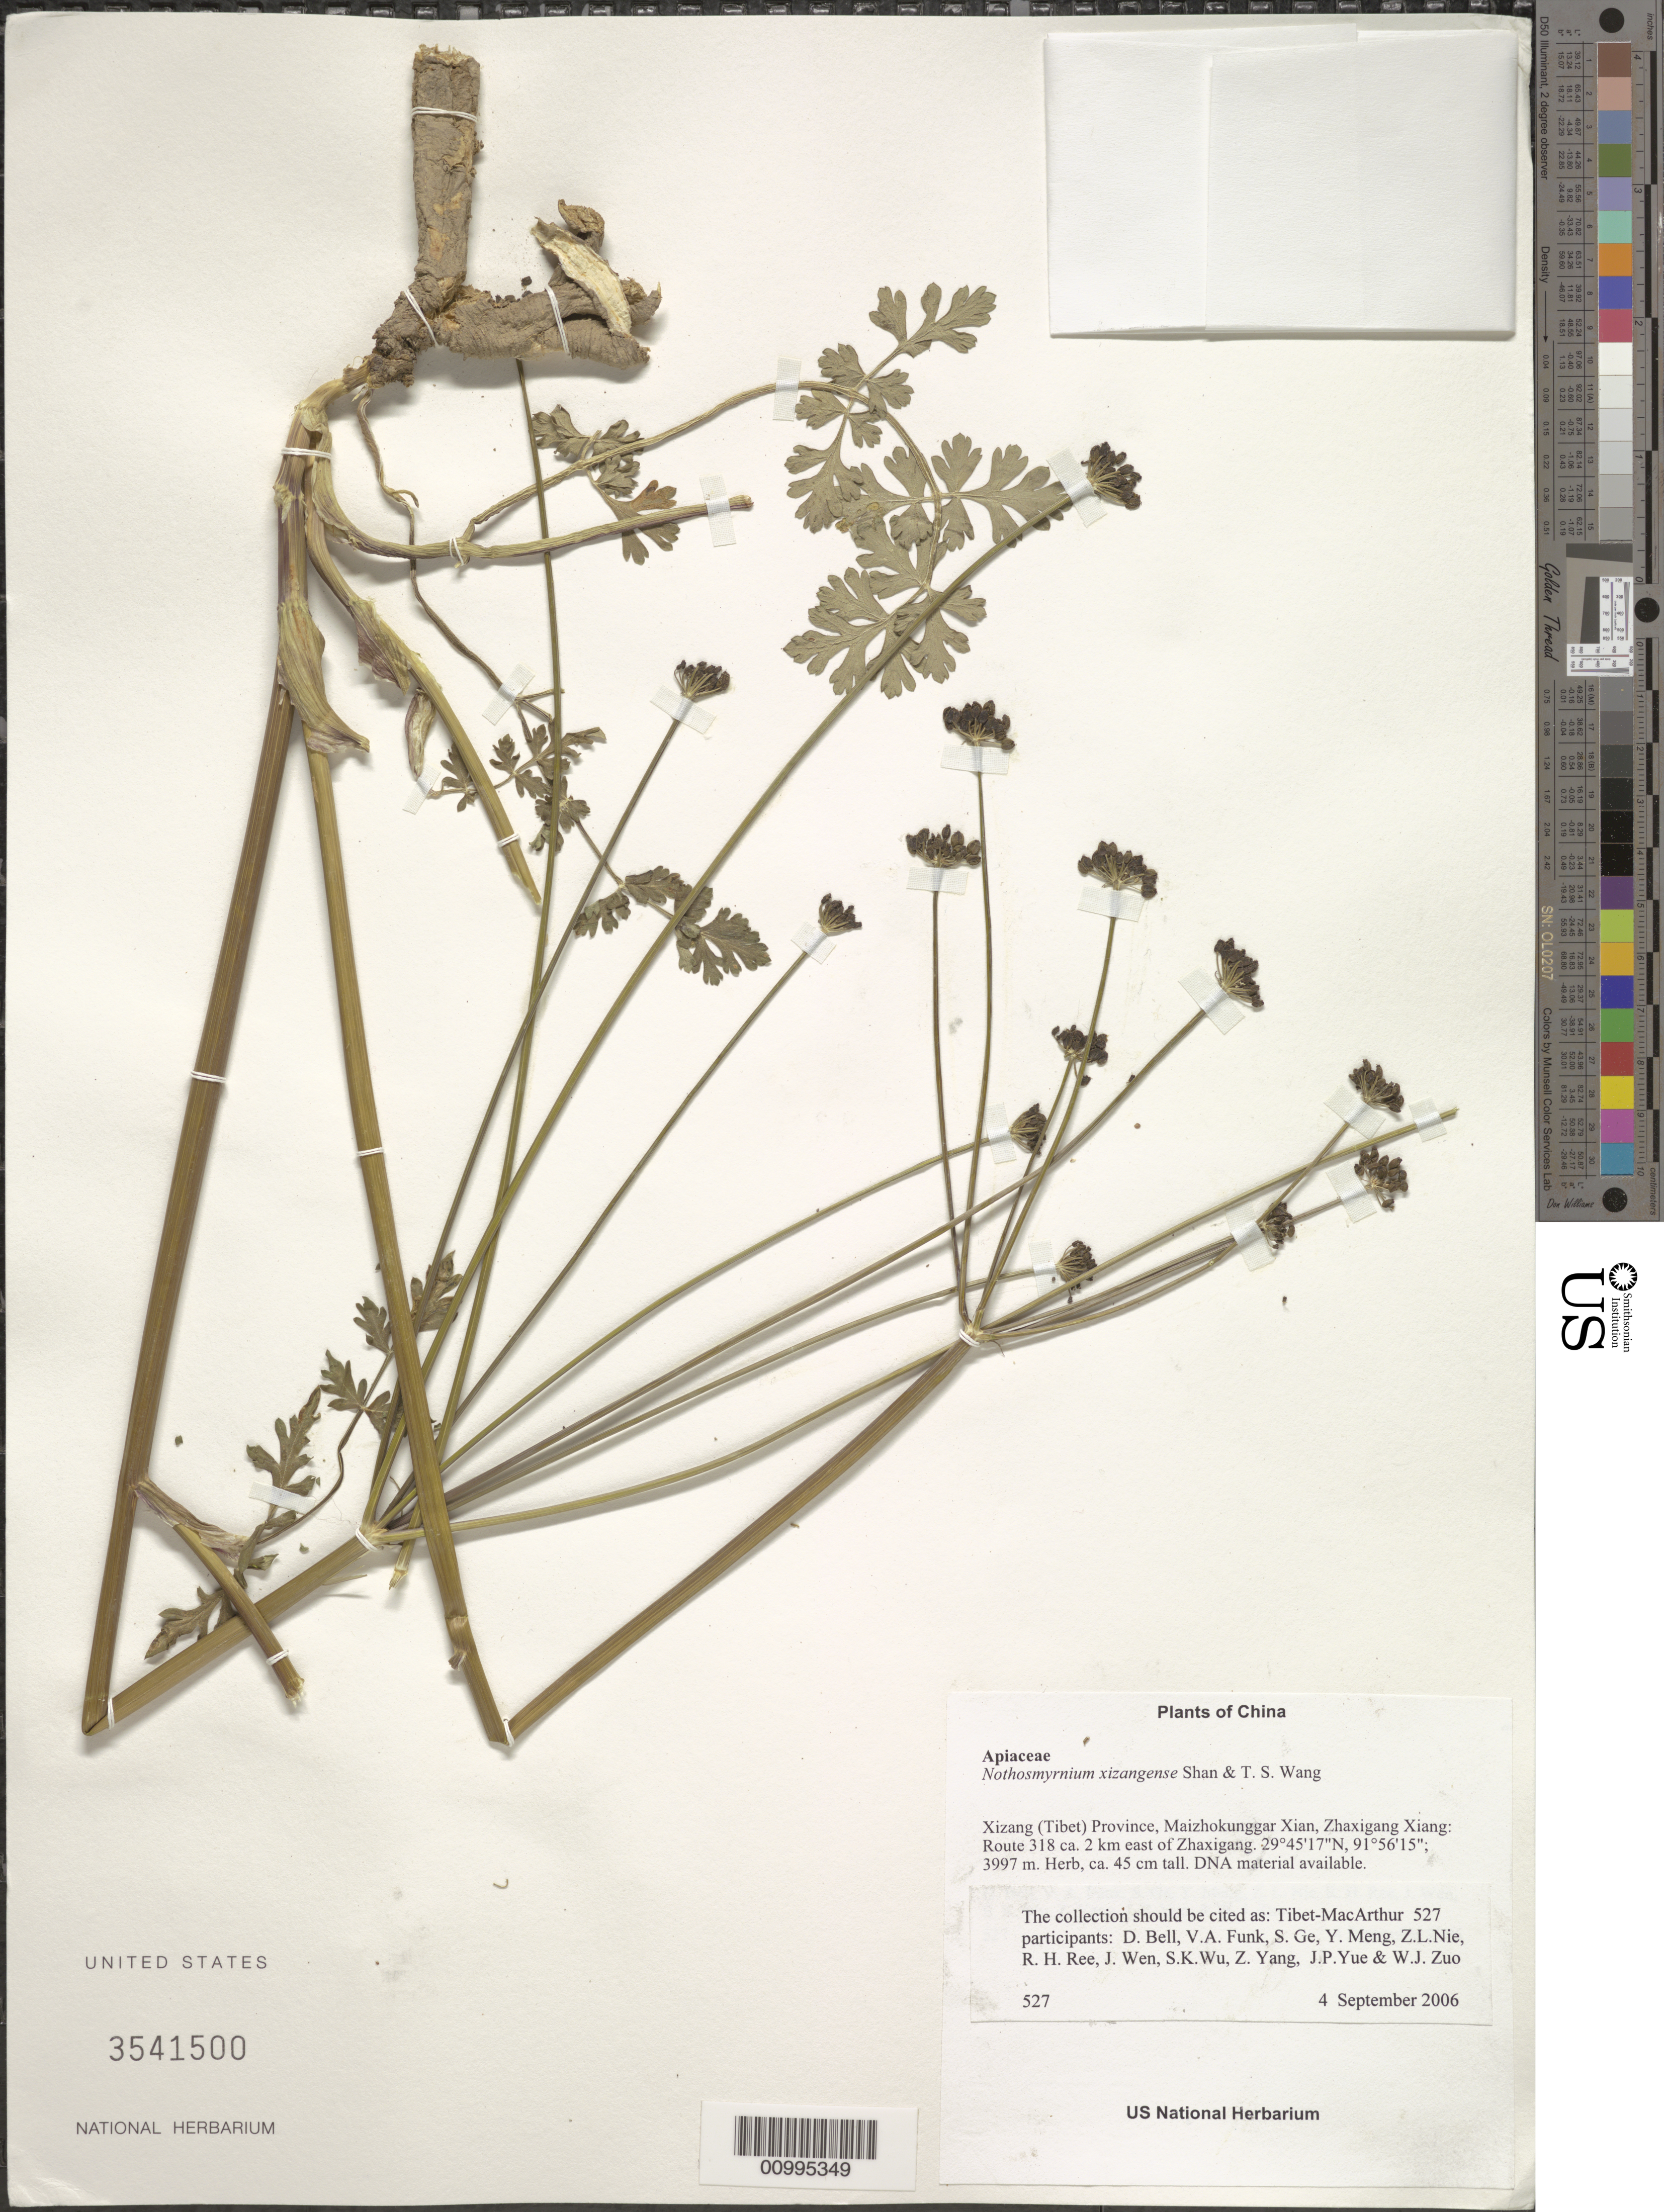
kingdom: Plantae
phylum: Tracheophyta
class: Magnoliopsida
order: Apiales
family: Apiaceae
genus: Nothosmyrnium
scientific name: Nothosmyrnium xizangense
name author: Shan & T.S. Wang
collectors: Tibet-MacArthur, D. A. Bell, V. Funk, S. Ge, Y. Meng, Z. Nie, R. Ree, J. Wen, S. K. Wu, Z. Yang, J. Yue & W. Zuo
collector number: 527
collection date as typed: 04 Sep 2006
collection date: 2006-09-04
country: China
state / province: Xizang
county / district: Maizhokunggar Xian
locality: Zhaxigang Xiang. Route 318 ca. 2 km east of Zhaxigang.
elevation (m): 3997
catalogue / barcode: US 3541500